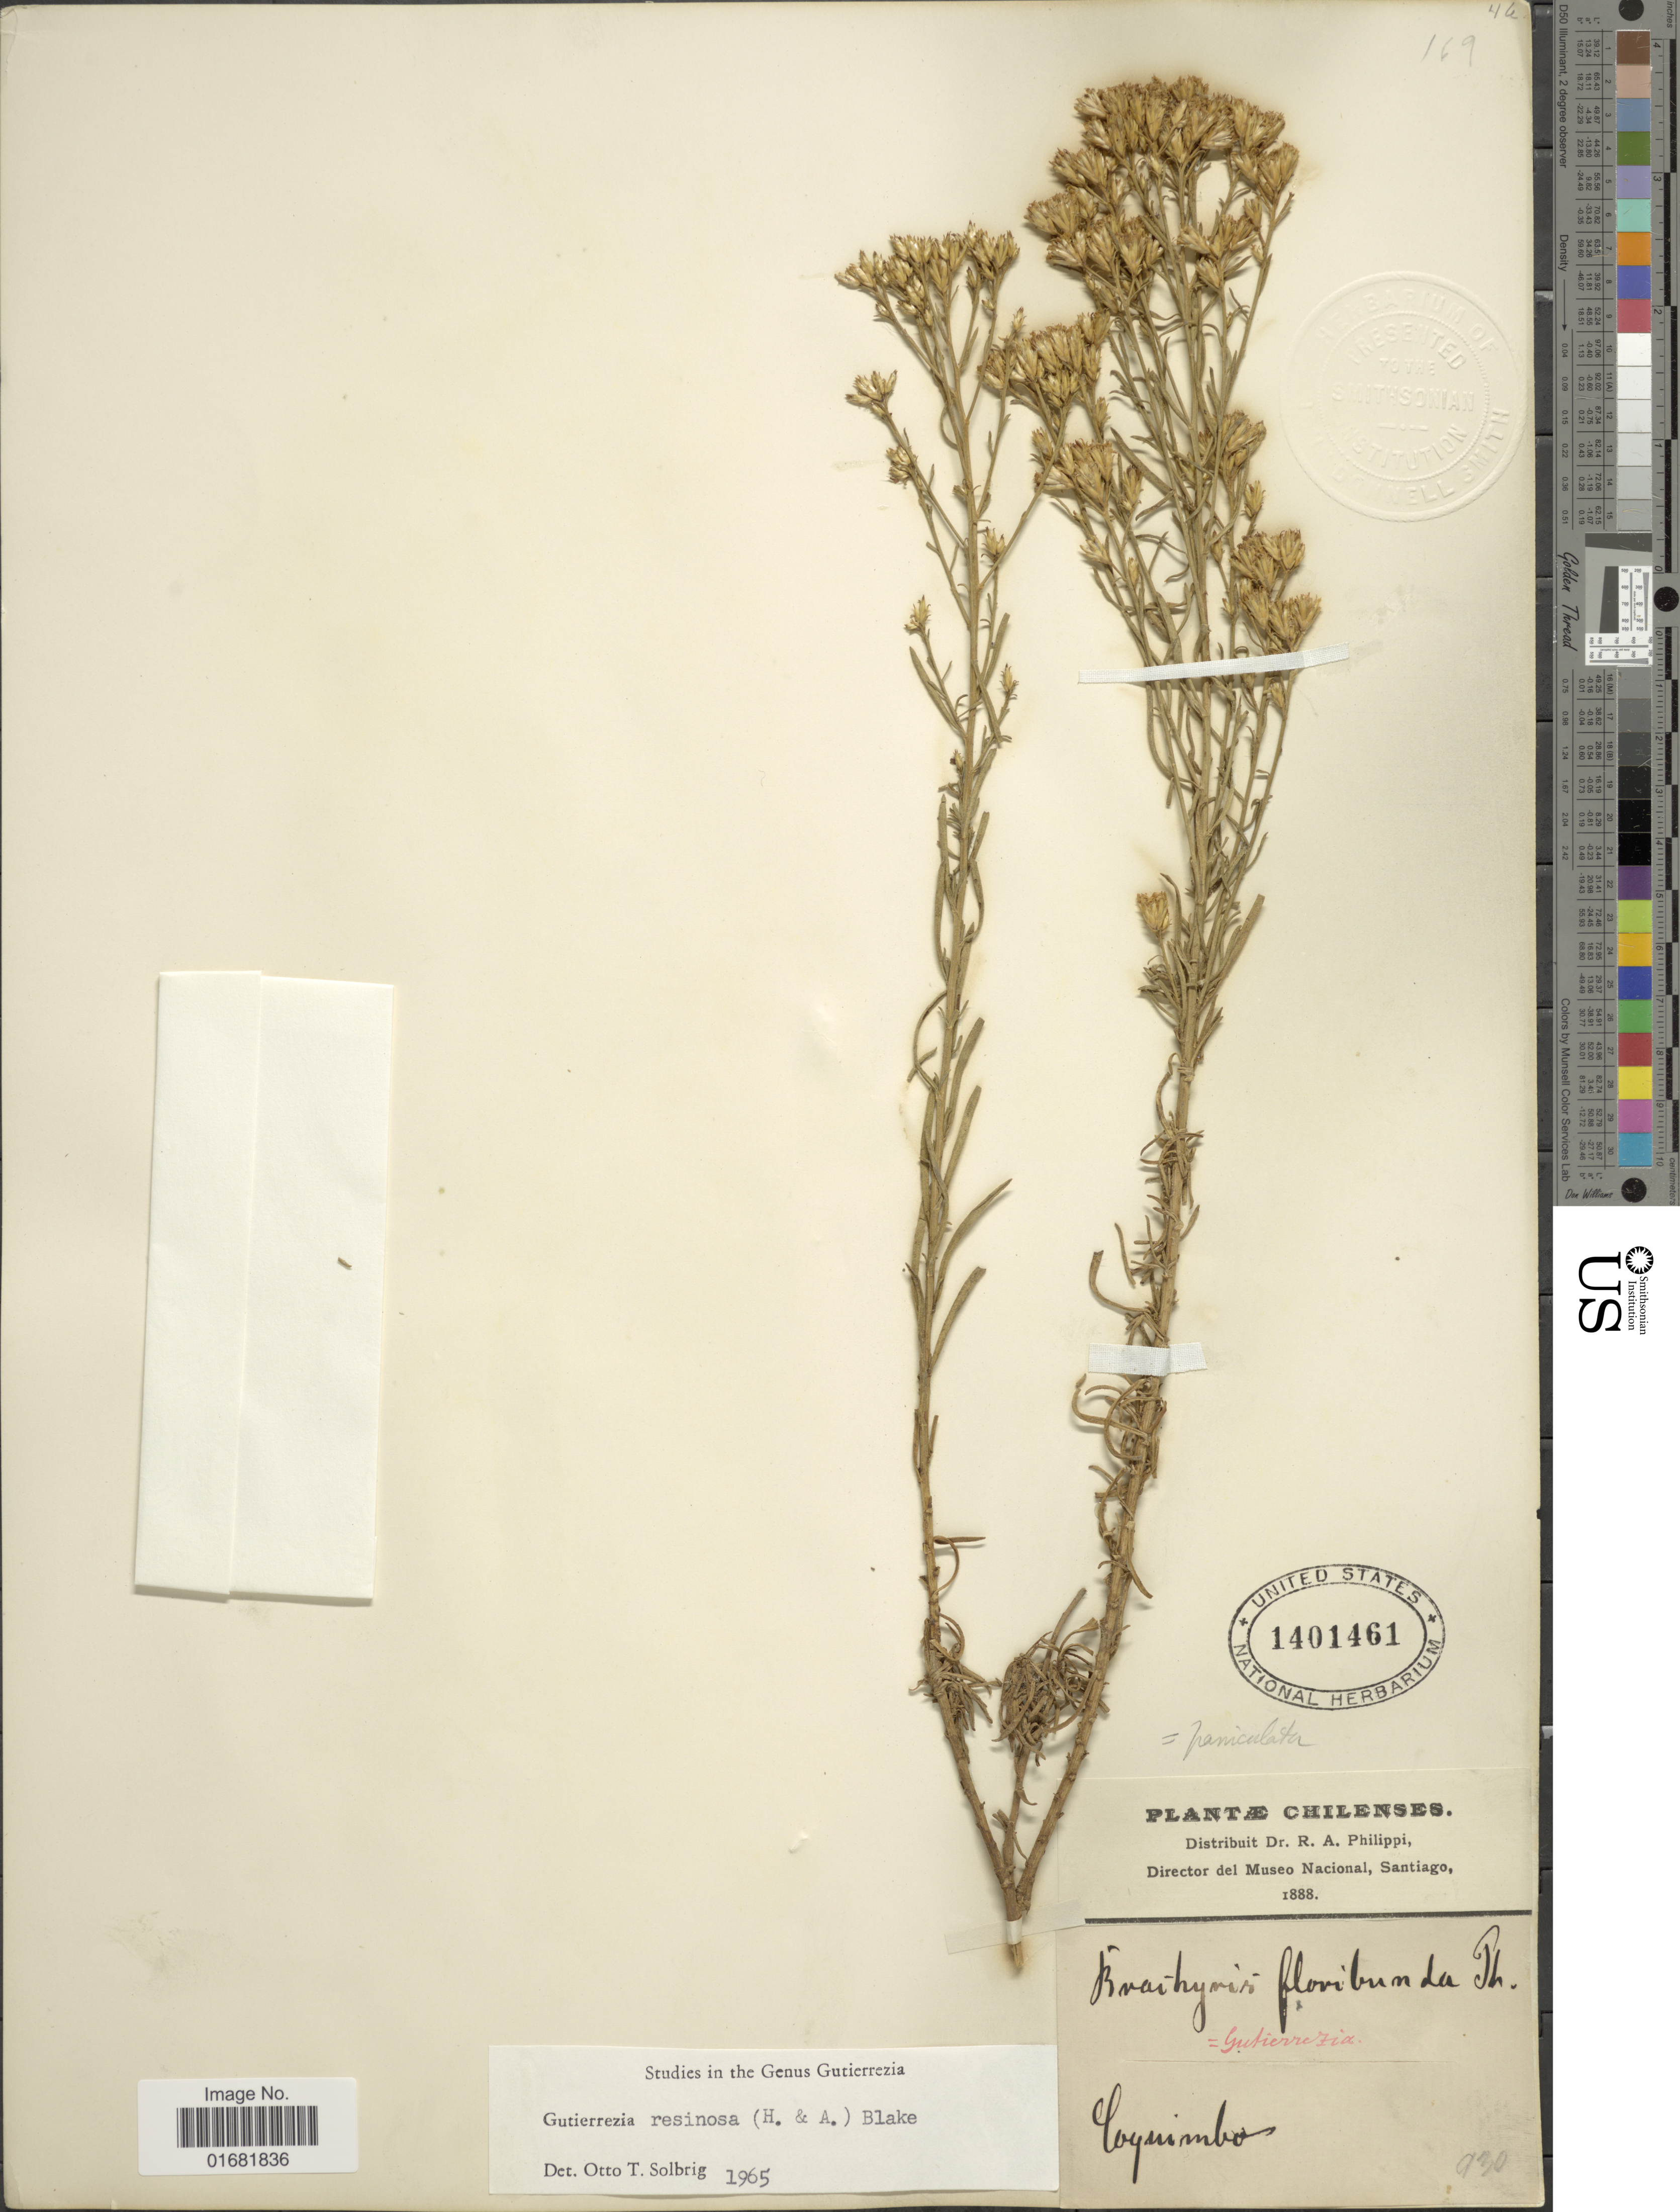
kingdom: Plantae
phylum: Tracheophyta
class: Magnoliopsida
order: Asterales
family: Asteraceae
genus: Gutierrezia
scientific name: Gutierrezia resinosa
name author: (Hook. & Arn.) S.F. Blake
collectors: R. A. Philippi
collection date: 1888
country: Chile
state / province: Coquimbo (IV)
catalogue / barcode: US 1401461